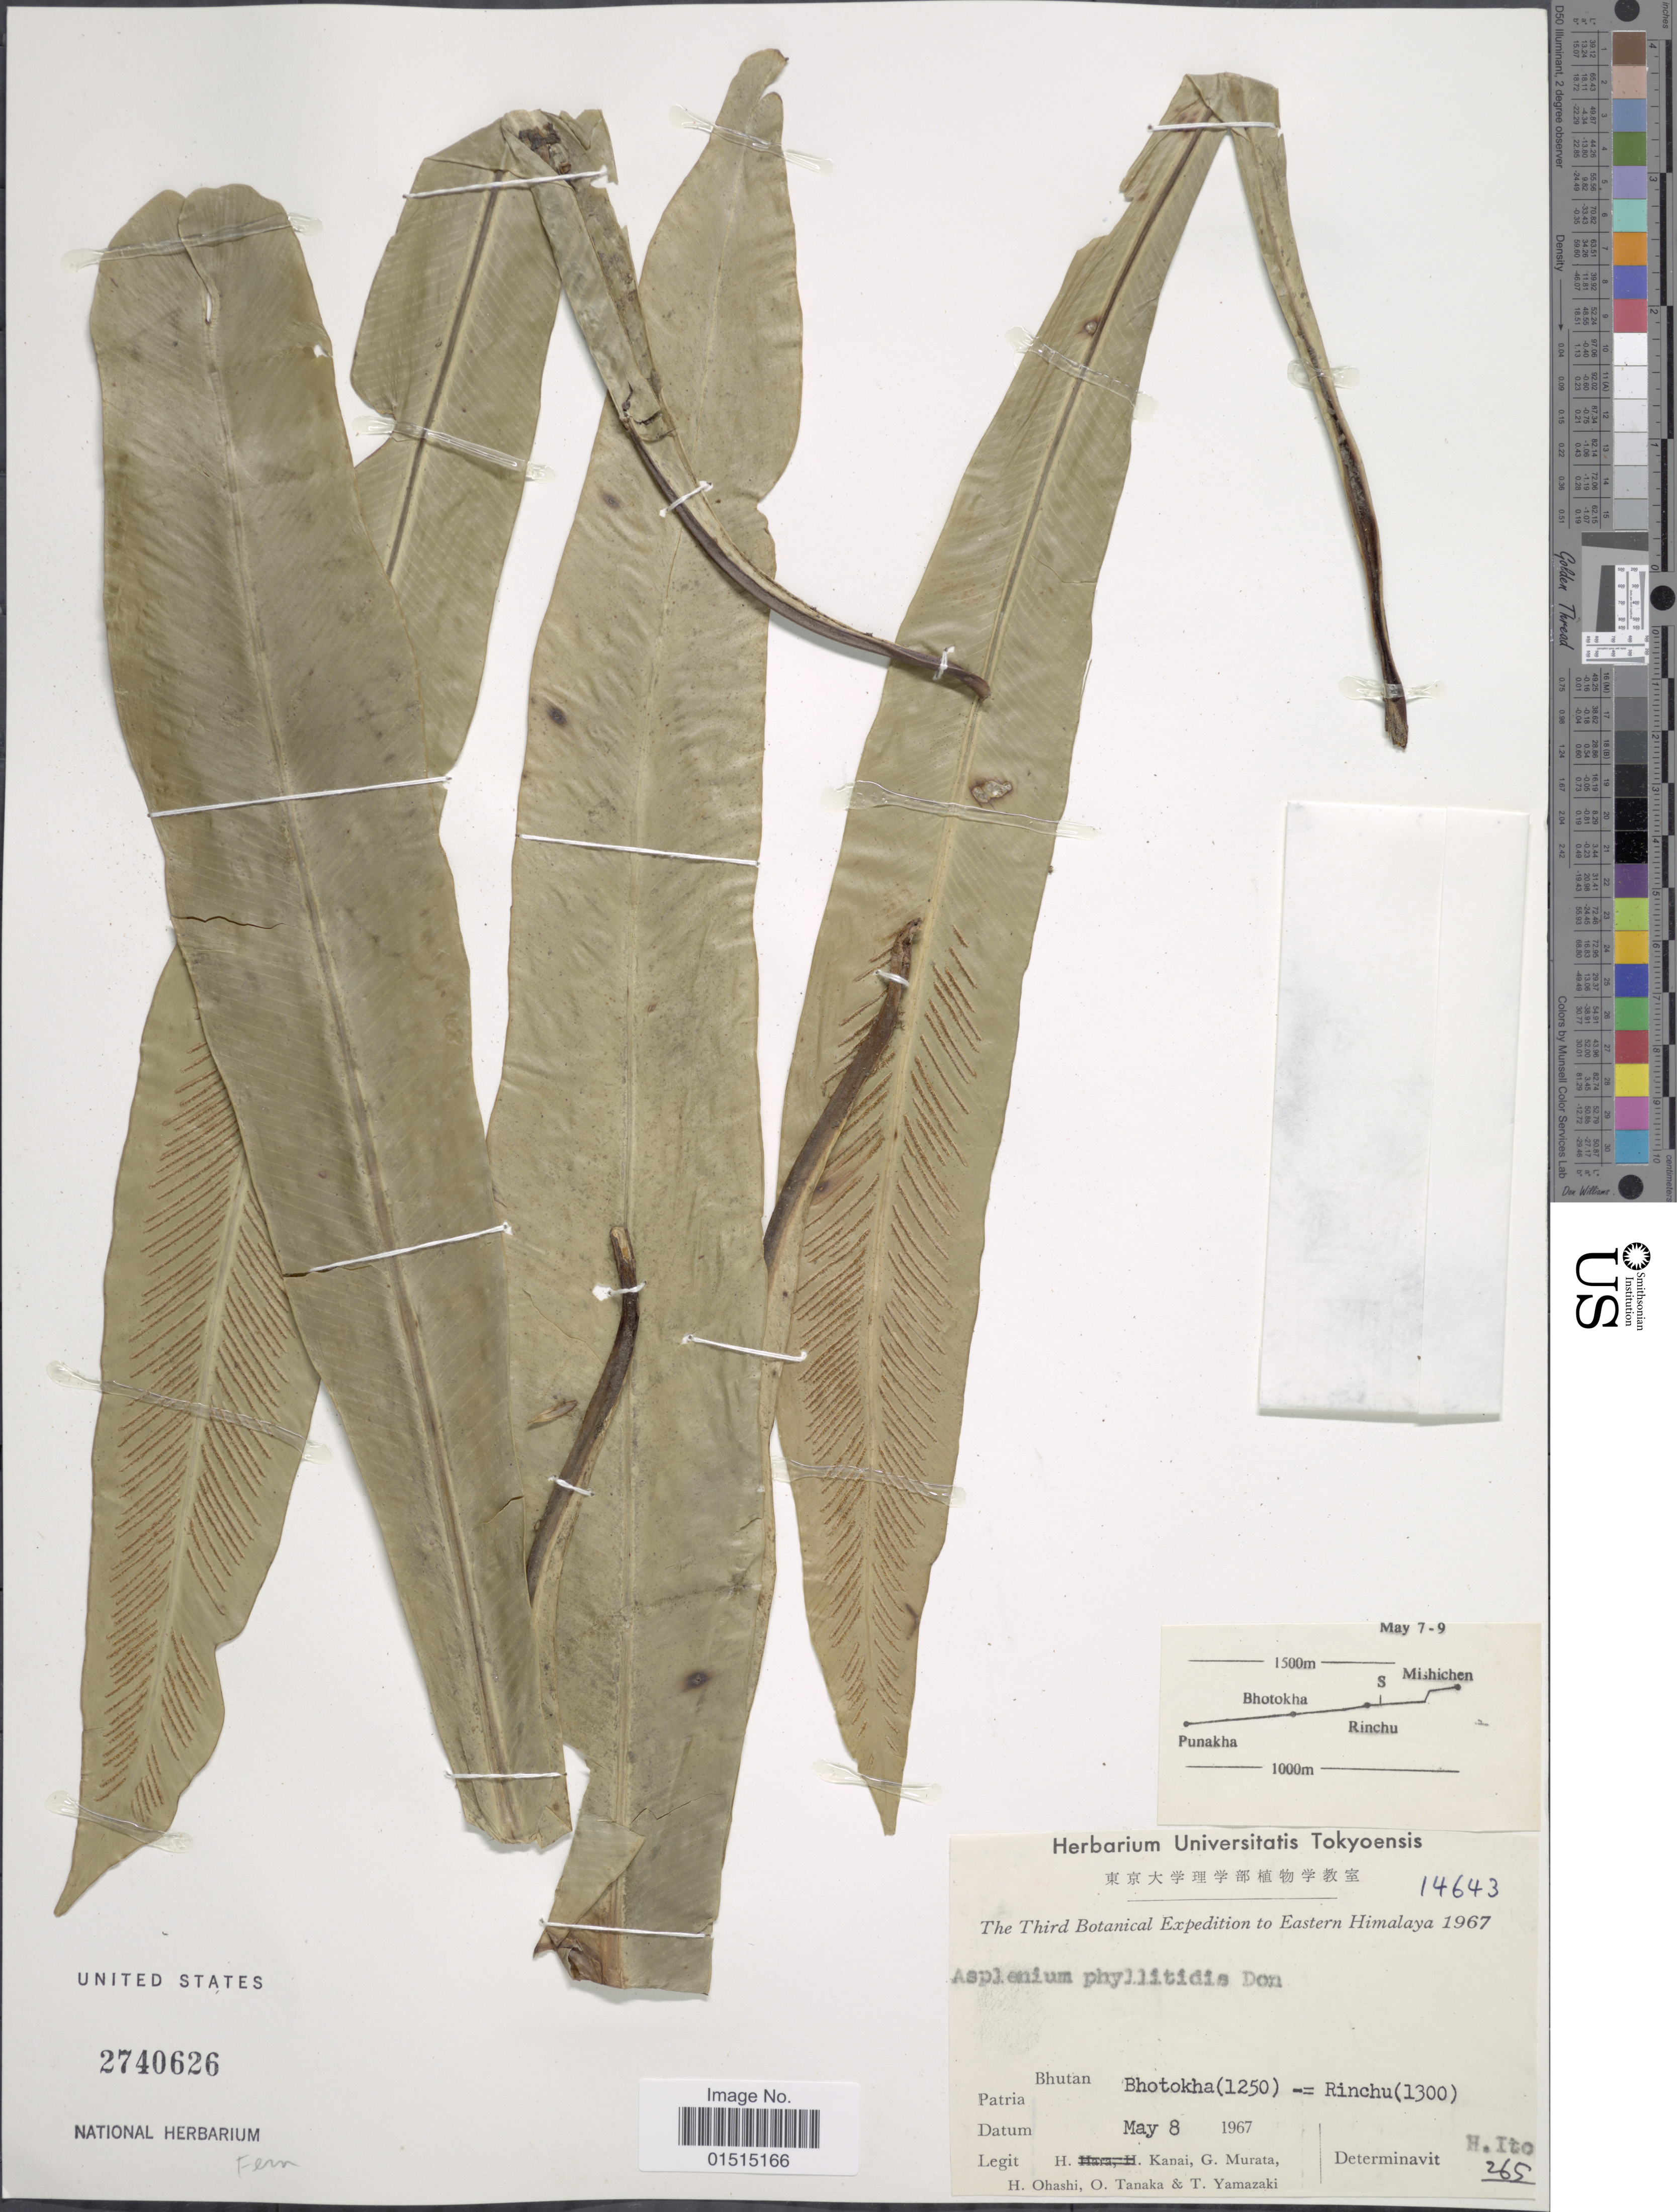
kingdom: Plantae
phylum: Tracheophyta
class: Polypodiopsida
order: Polypodiales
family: Aspleniaceae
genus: Asplenium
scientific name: Asplenium nidus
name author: L.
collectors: H. Kanai, G. Murata, H. Ohashi, Tanaka, -- & T. Yamazaki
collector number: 14643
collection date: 1967-05-08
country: Bhutan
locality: Bhutan, Bhotokha (1250) - Rinchu (1300)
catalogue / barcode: US 2740626